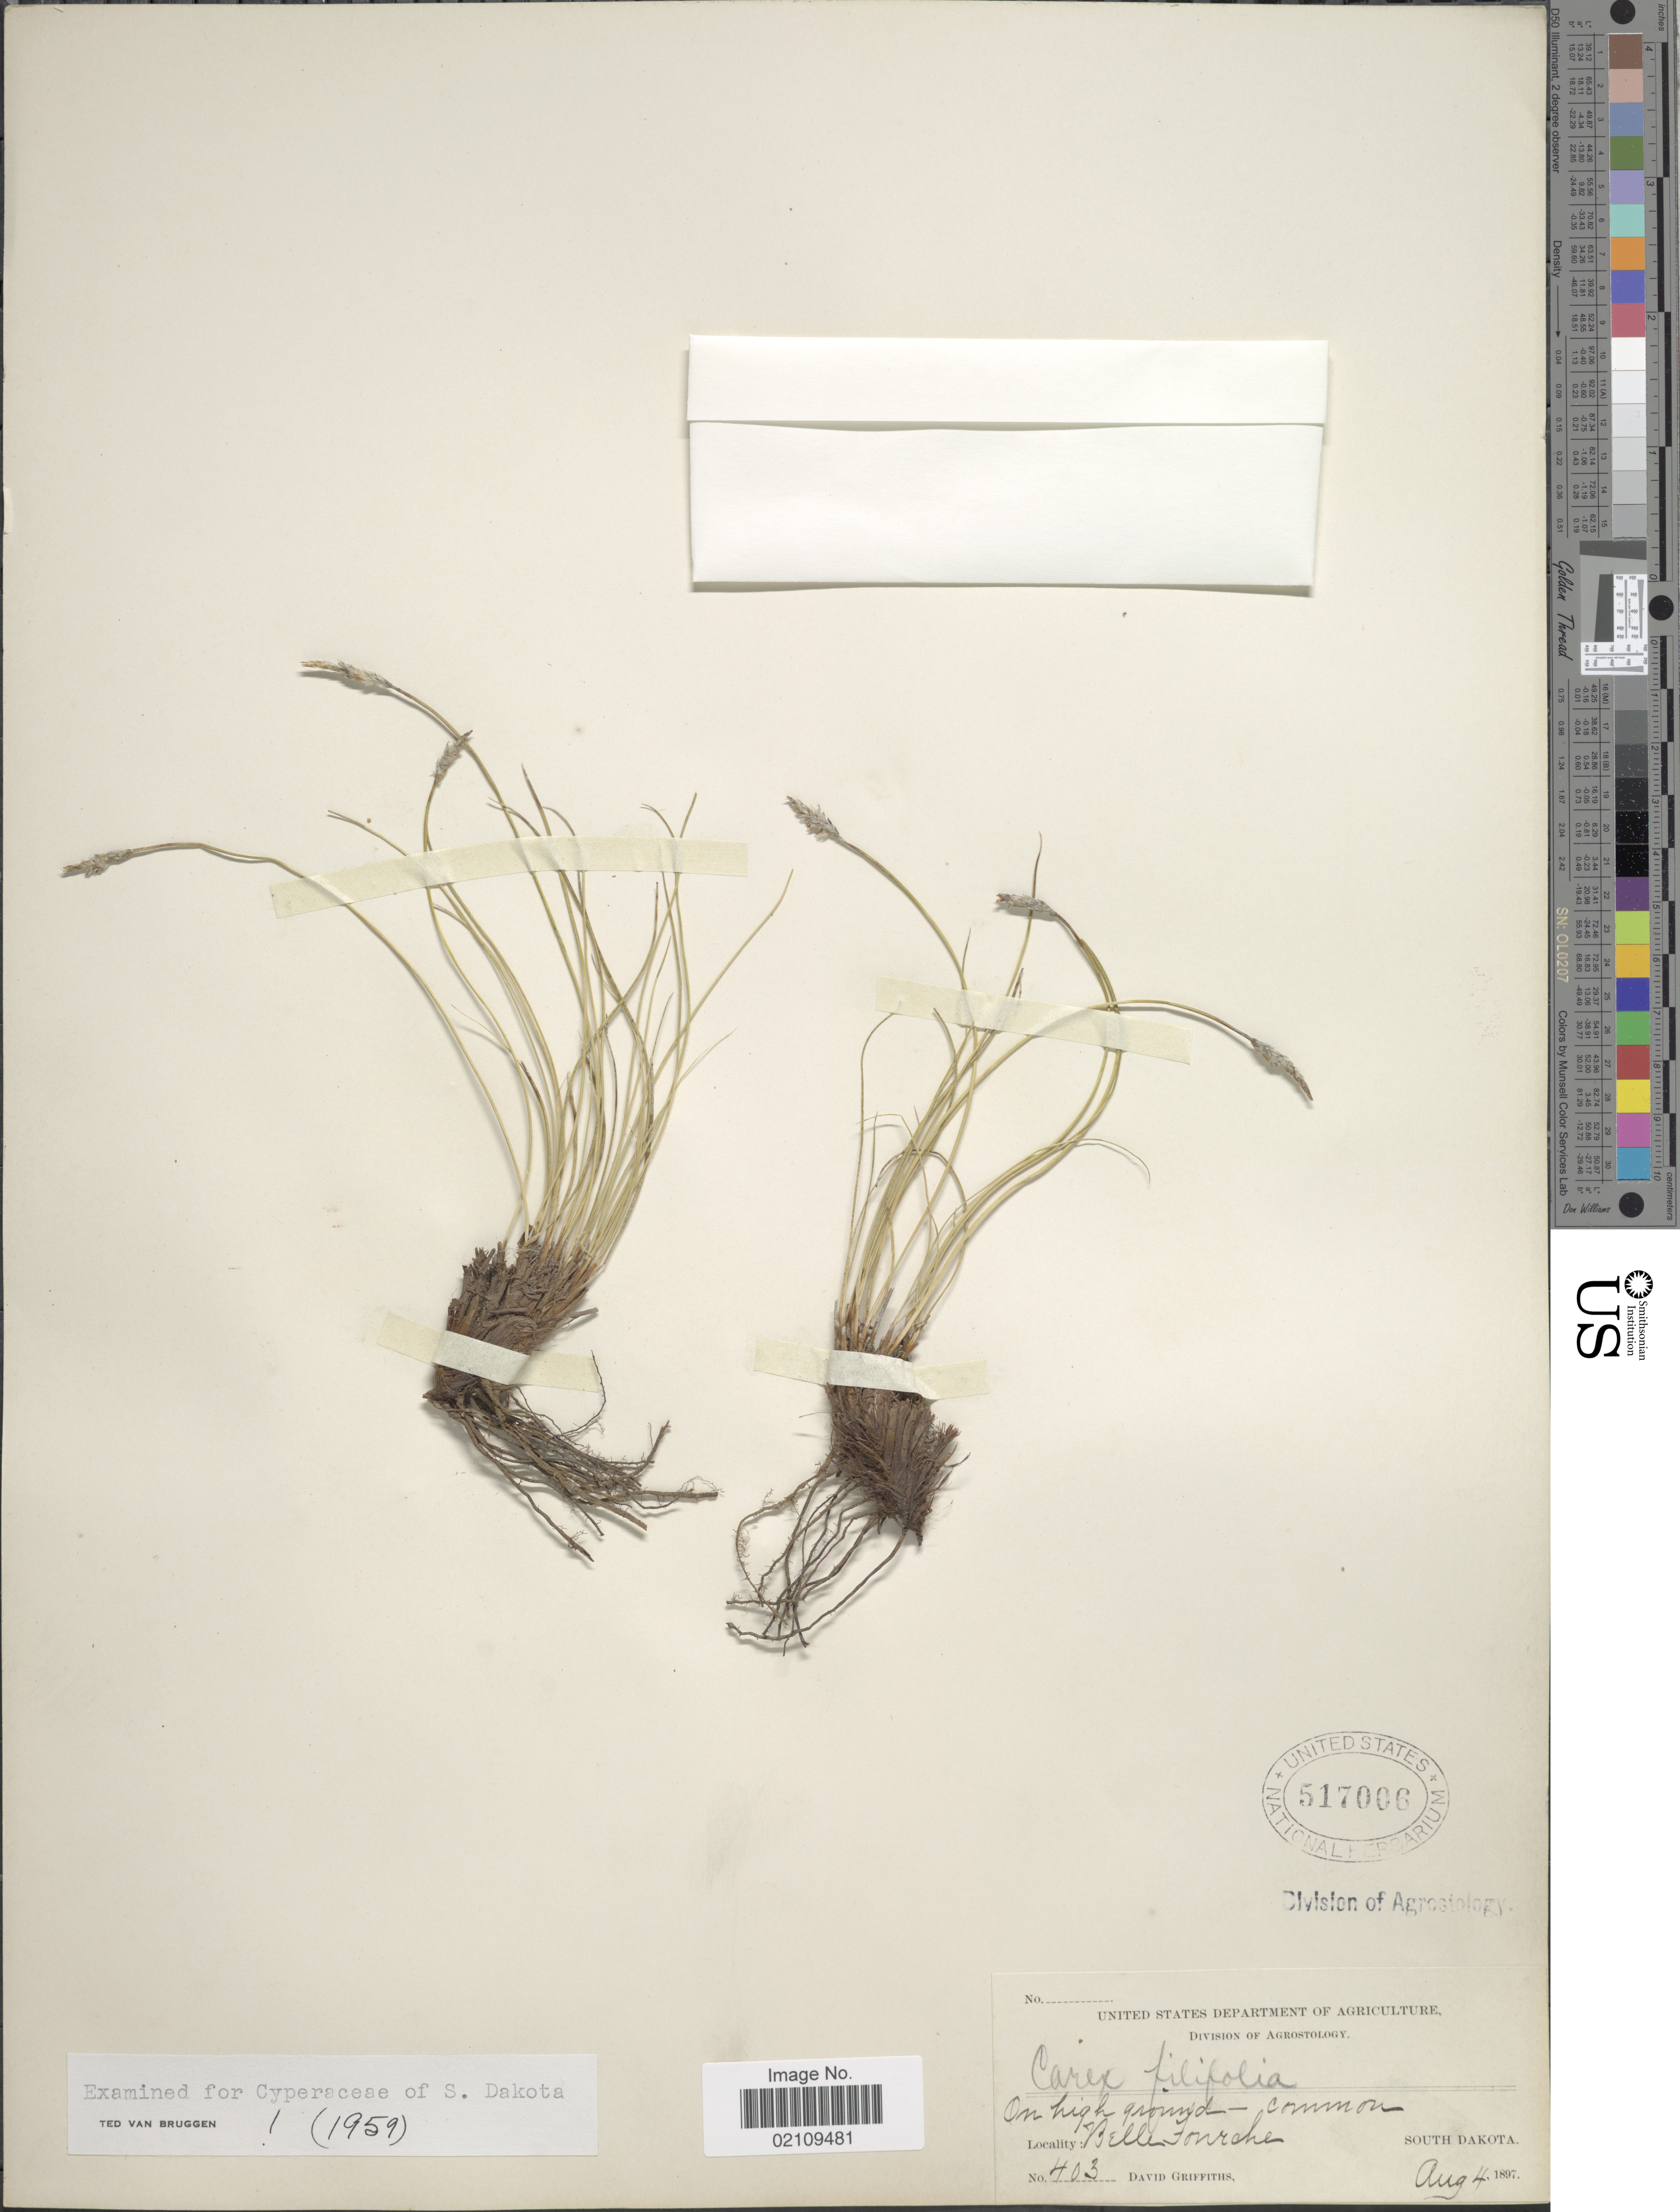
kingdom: Plantae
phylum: Tracheophyta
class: Liliopsida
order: Poales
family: Cyperaceae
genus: Carex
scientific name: Carex filifolia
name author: Nutt.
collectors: D. Griffiths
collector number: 403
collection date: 1897-08-04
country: United States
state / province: South Dakota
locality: On high ground - common Belle Fourche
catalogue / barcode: US 517006